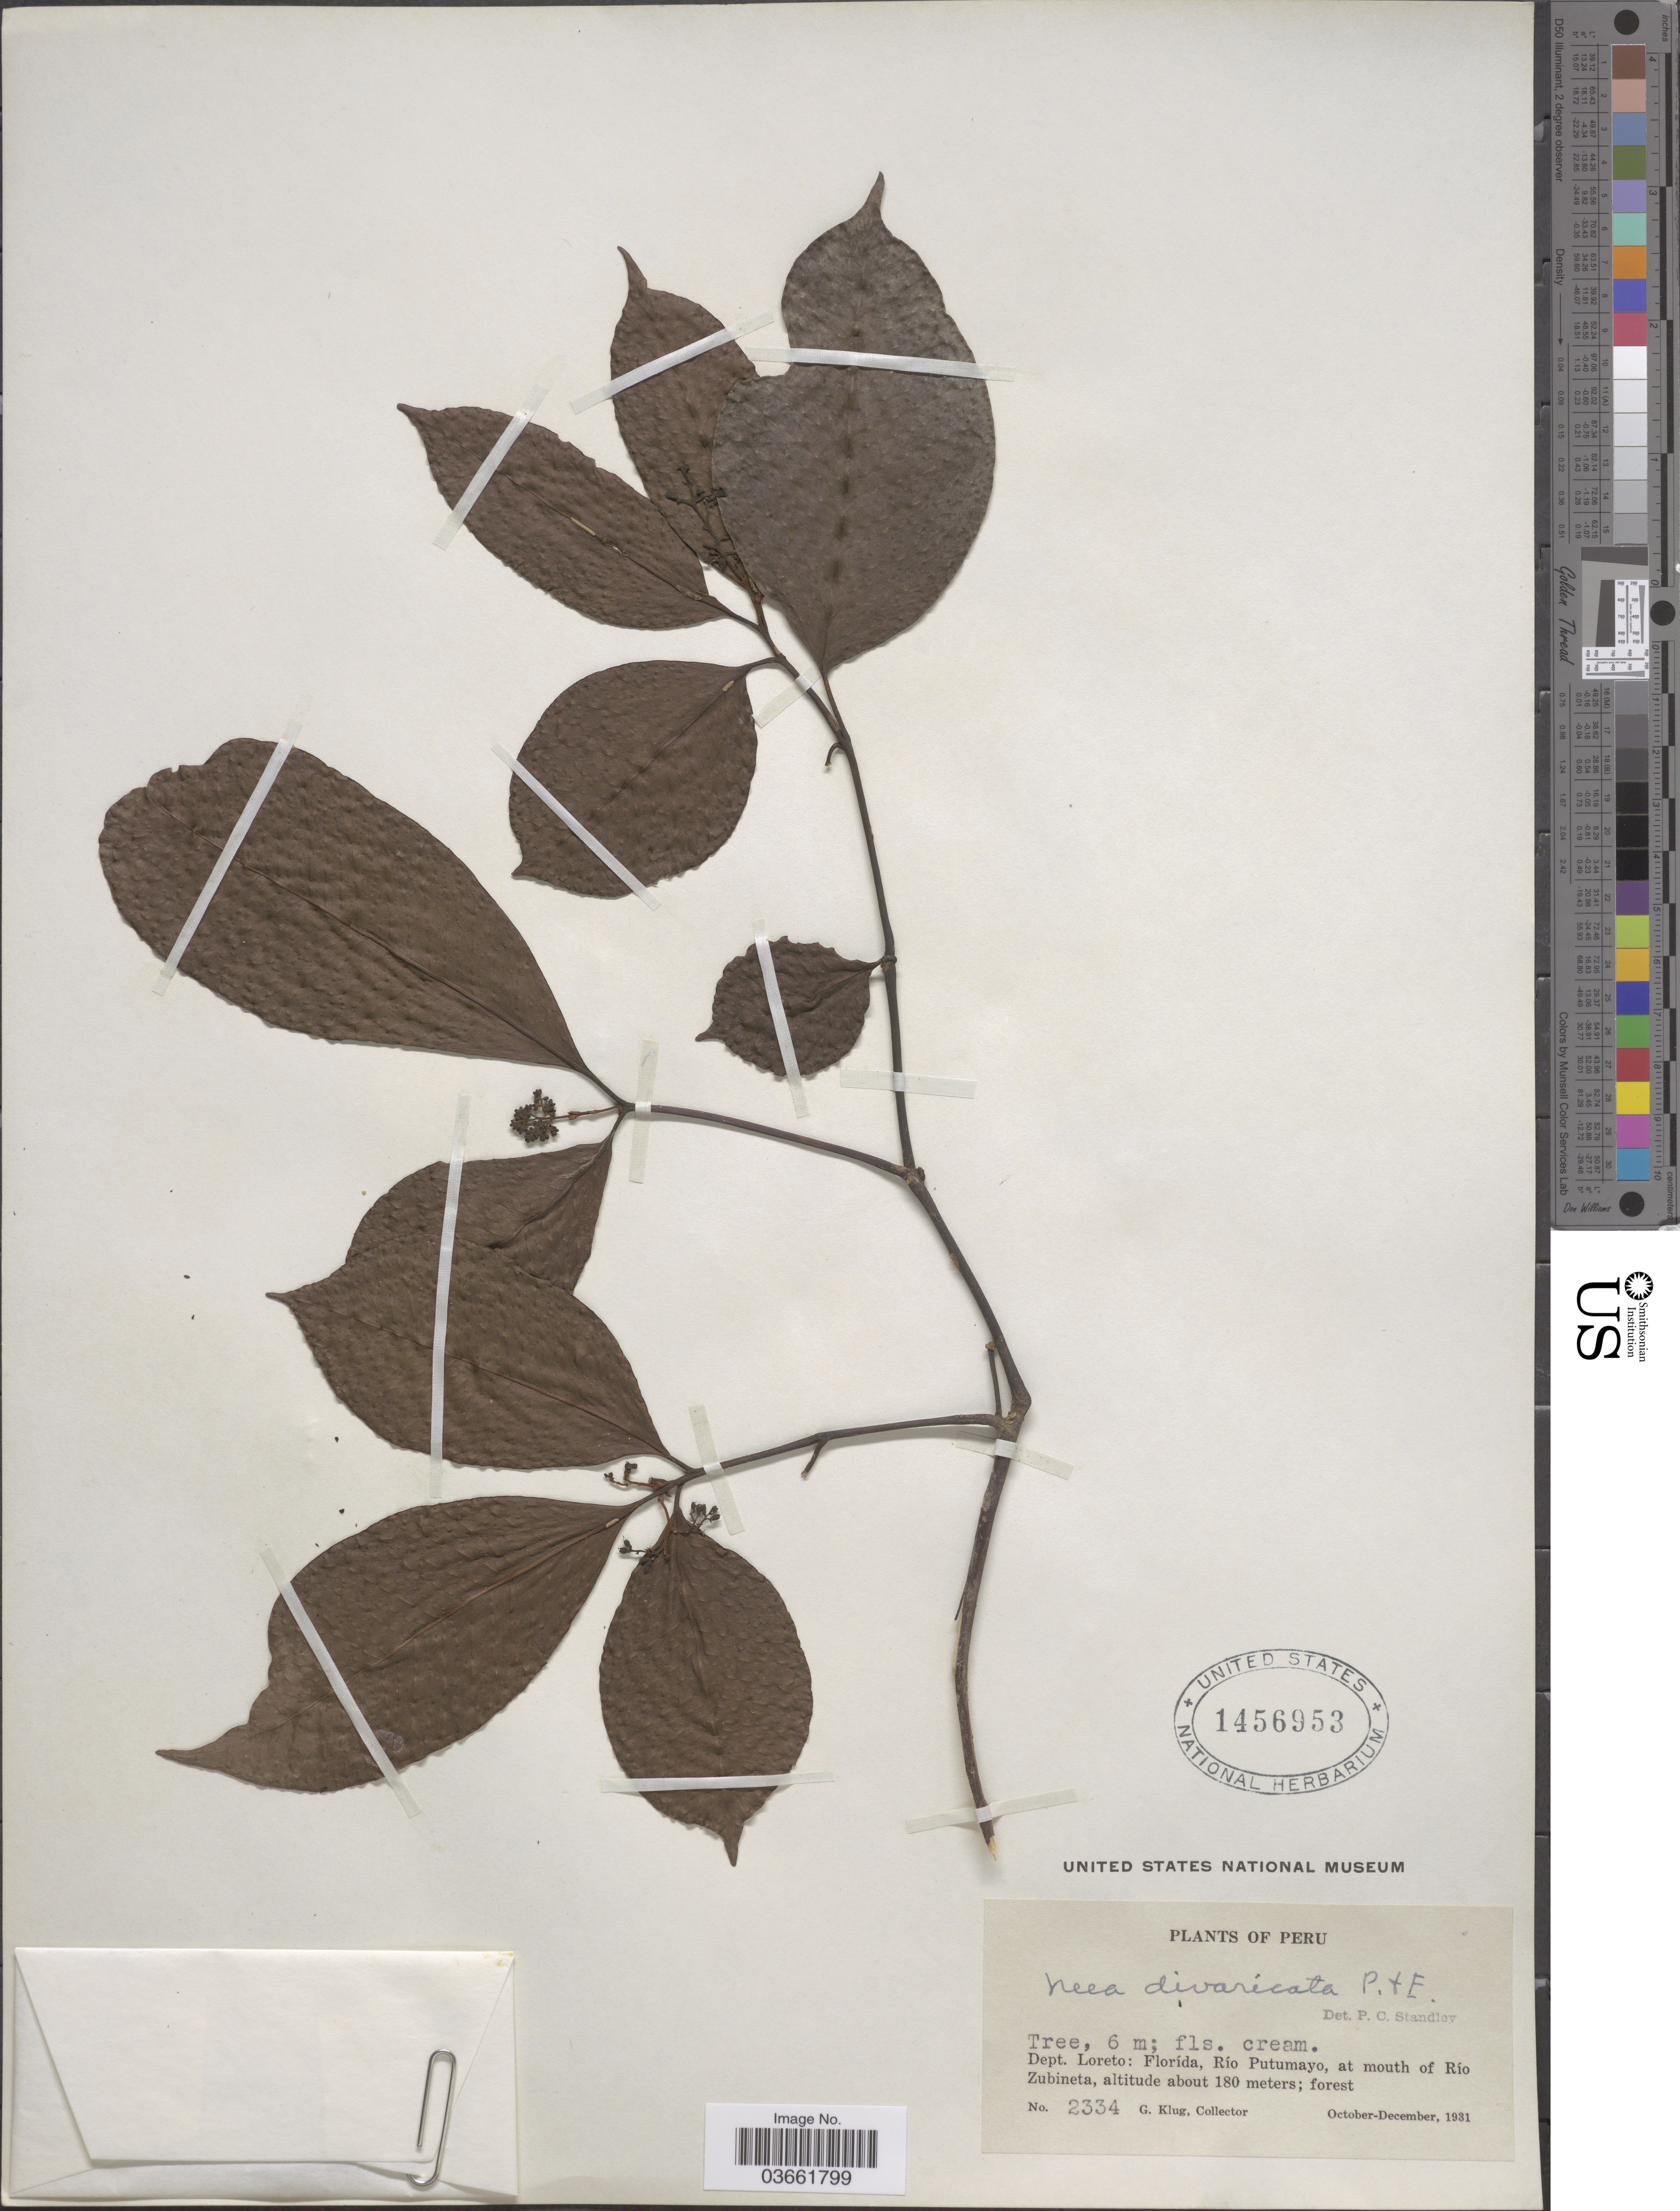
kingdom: Plantae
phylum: Tracheophyta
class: Magnoliopsida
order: Caryophyllales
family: Nyctaginaceae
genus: Neea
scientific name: Neea oppositifolia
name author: Ruiz & Pav.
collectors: G. Klug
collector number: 2334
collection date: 1931-10/1931-12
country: Peru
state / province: Loreto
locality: Dept. Loreto: Florída, Río Putumayo, at mouth of Río Zubineta.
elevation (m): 180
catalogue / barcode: US 1456953